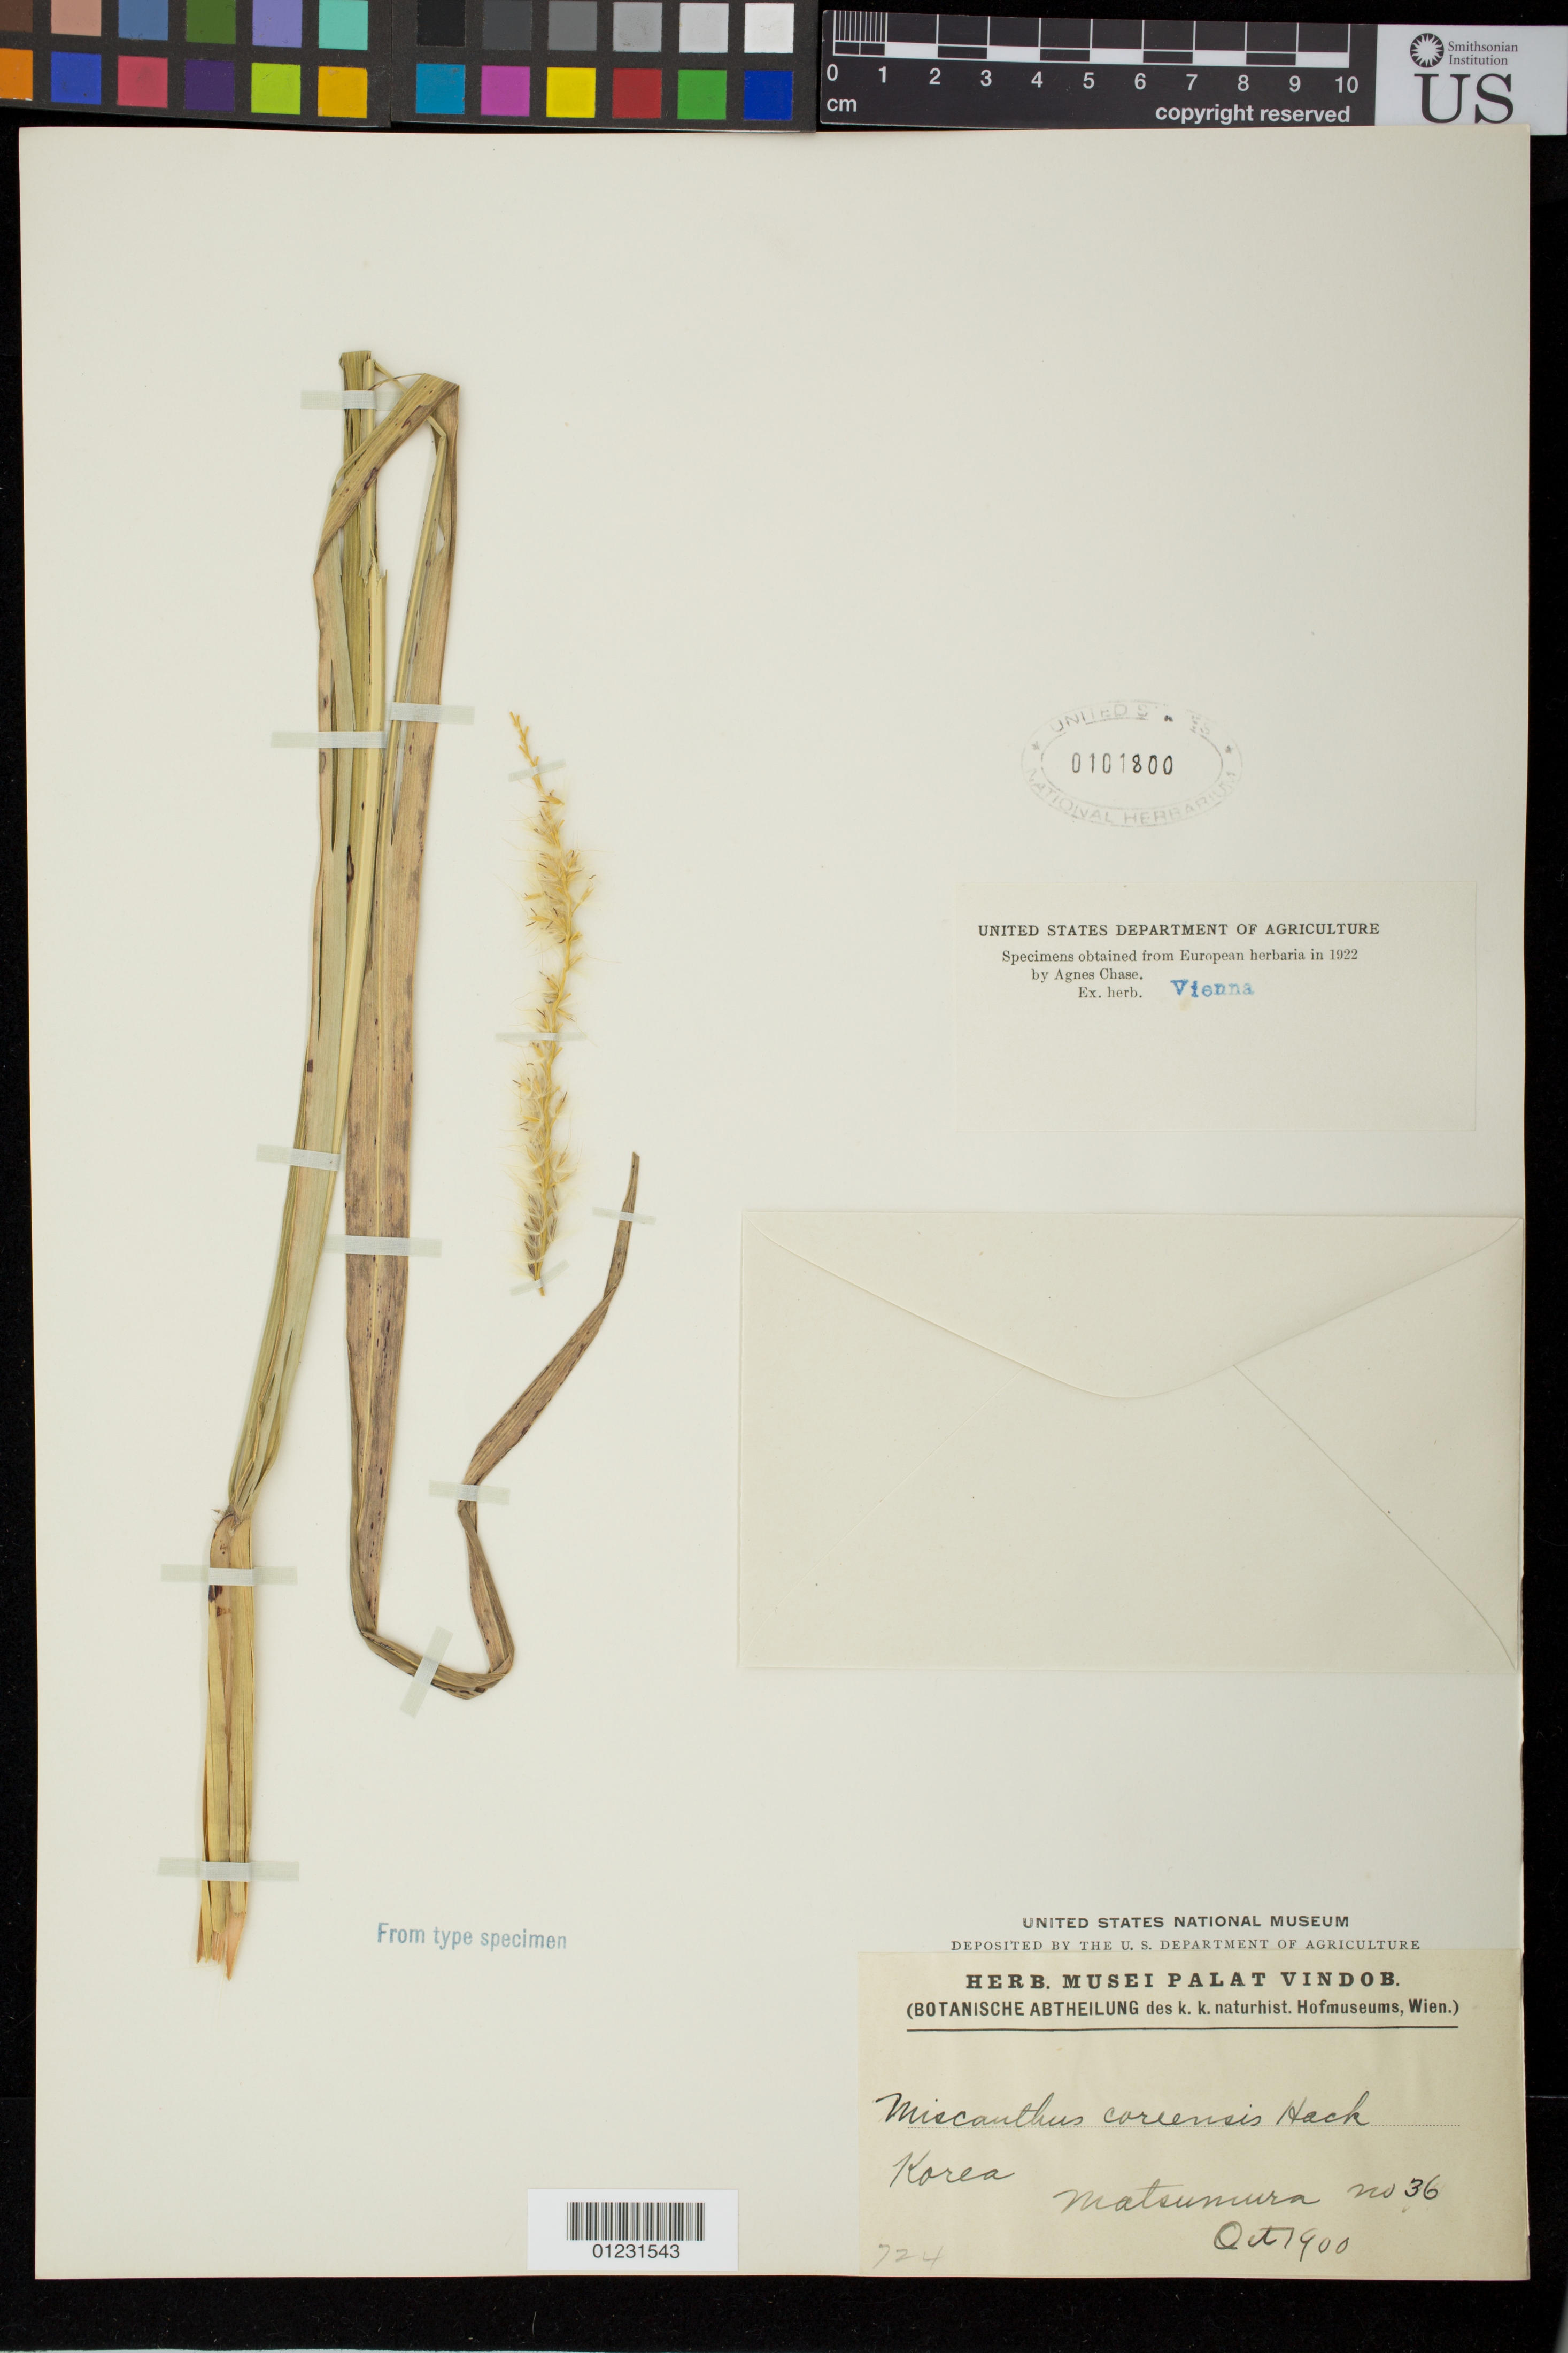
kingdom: Plantae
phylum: Tracheophyta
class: Liliopsida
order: Poales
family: Poaceae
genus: Miscanthus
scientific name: Miscanthus coreensis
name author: Hack.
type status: Type Collection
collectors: J. Matsumura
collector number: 36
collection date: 1900-10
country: North Korea / South Korea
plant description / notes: Fragmentary material of type specimen ex herb. Hackel.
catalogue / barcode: US 101800